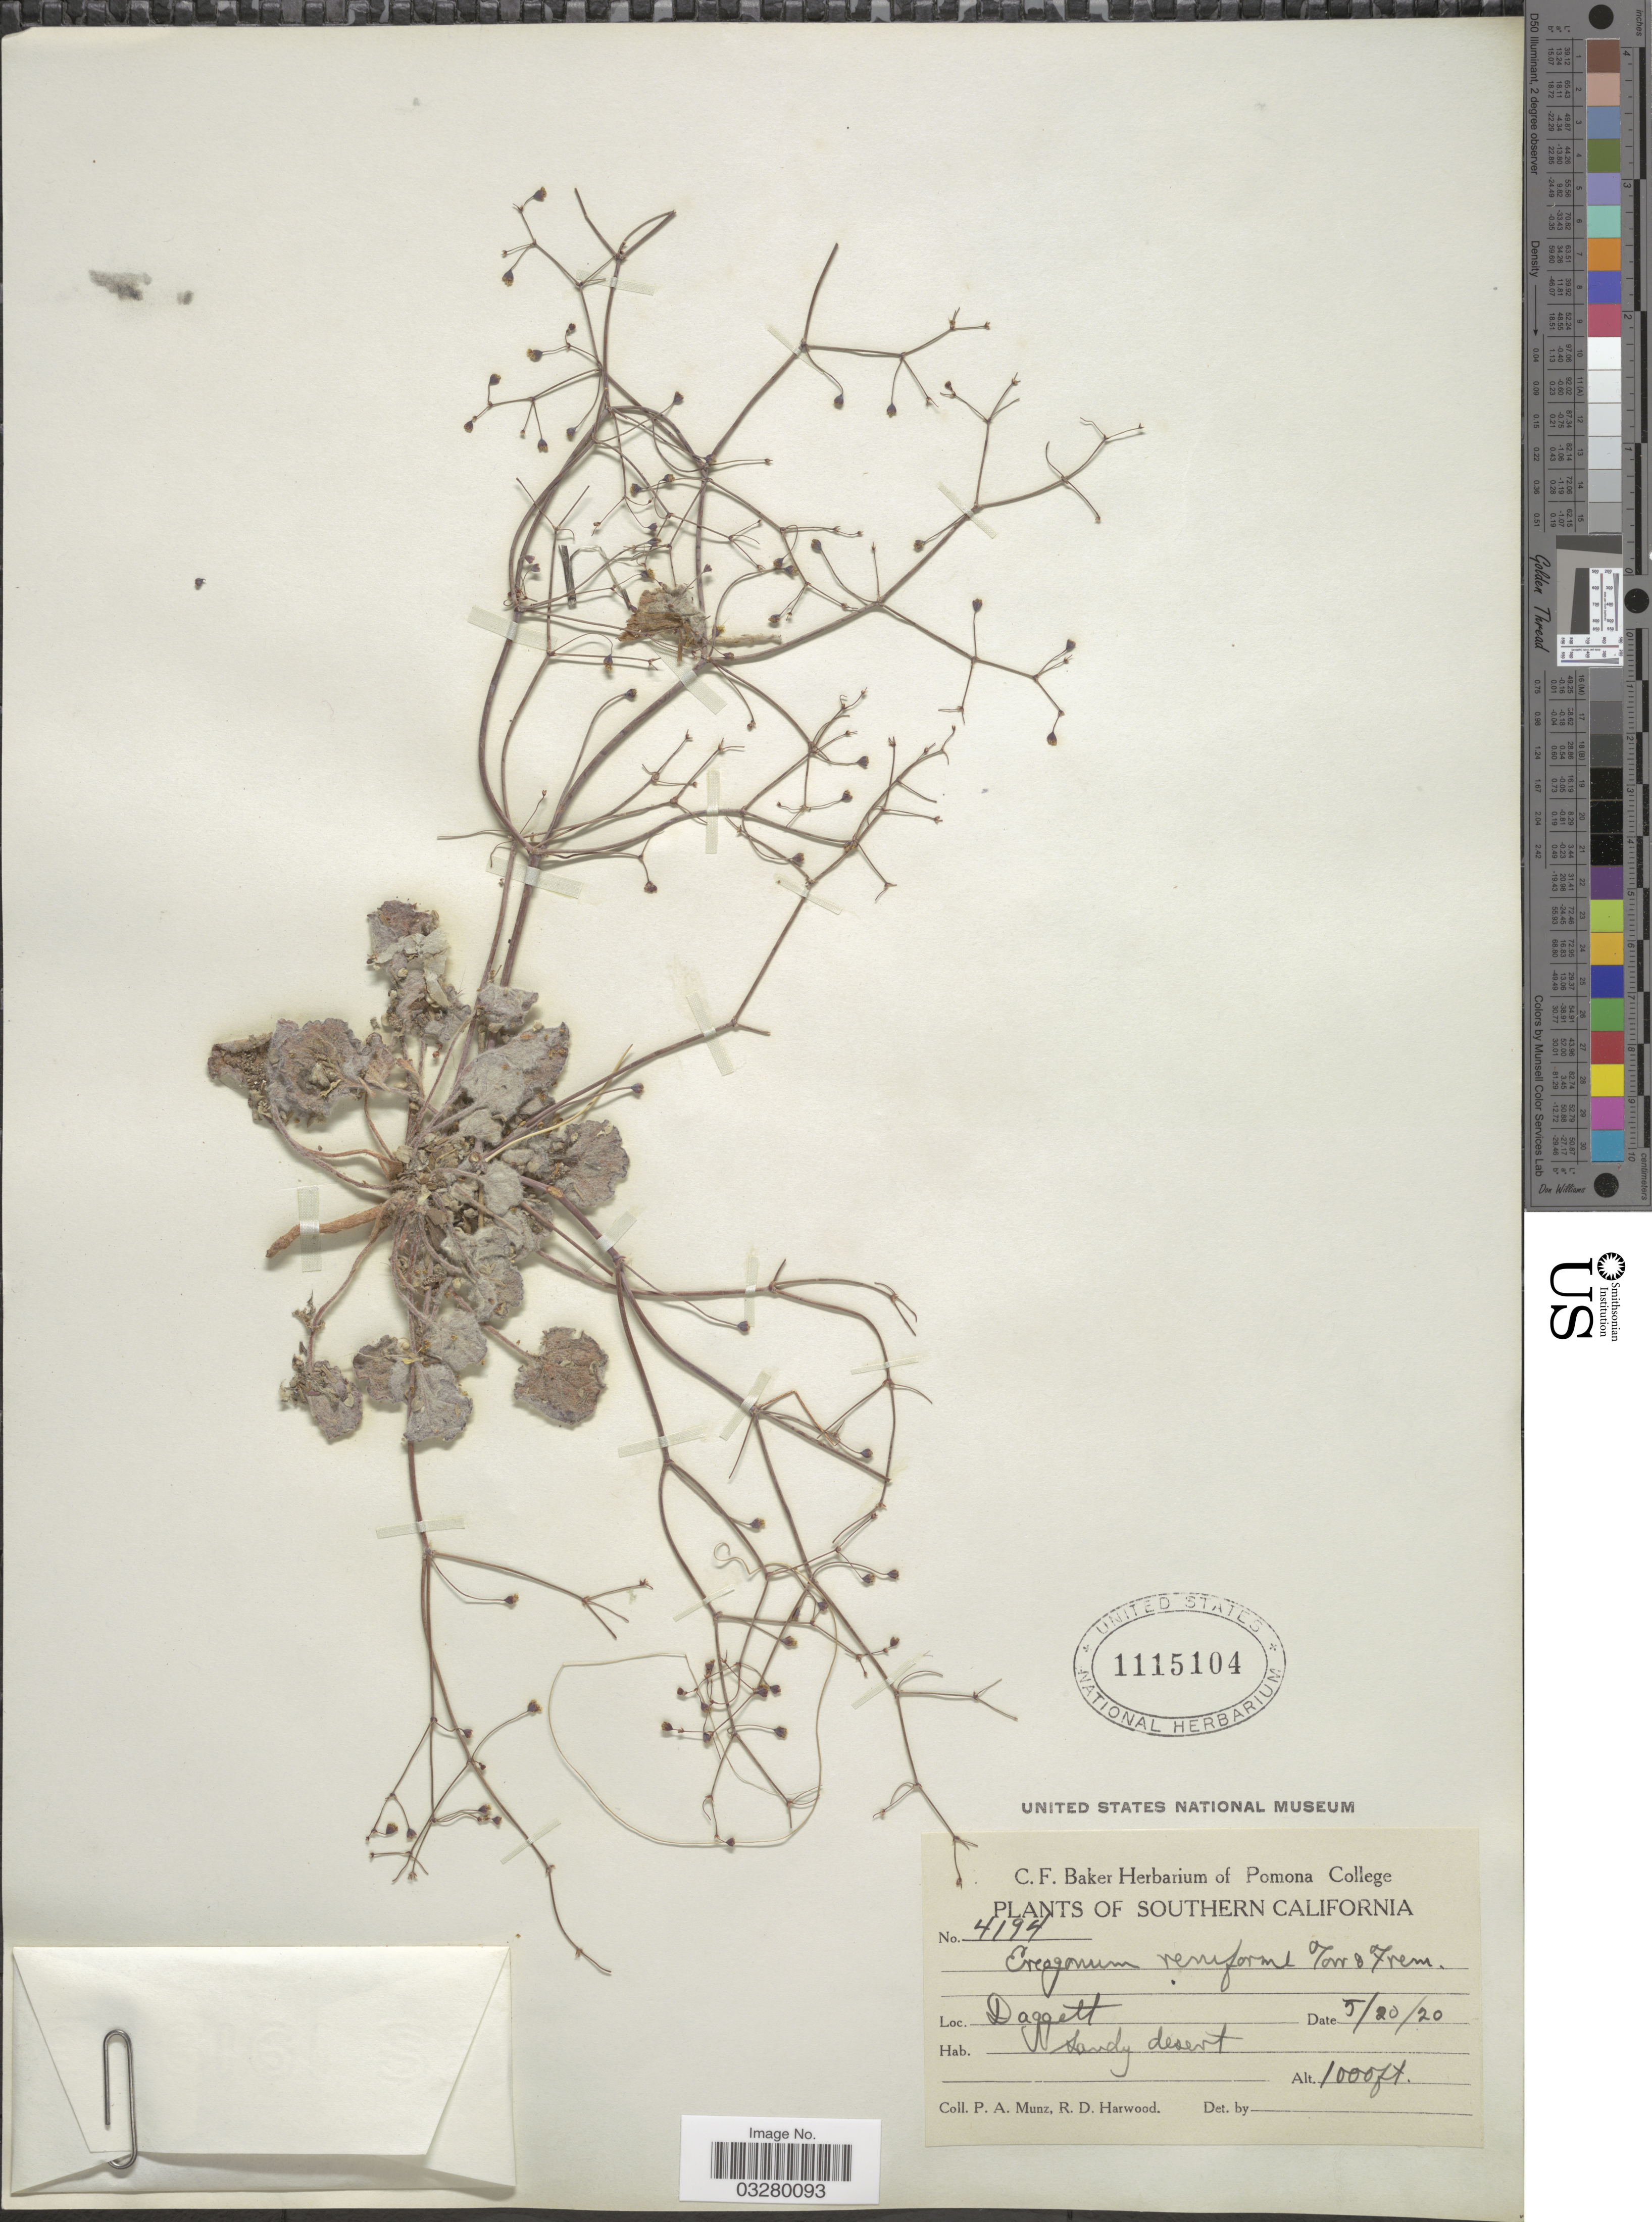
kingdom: Plantae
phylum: Tracheophyta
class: Magnoliopsida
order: Caryophyllales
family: Polygonaceae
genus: Eriogonum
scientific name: Eriogonum reniforme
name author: Torr. & Frém.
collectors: P. A. Munz & R. Harwood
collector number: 4194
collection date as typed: Transcribed d/m/y: 20/5/20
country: United States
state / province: California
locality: Southern California, Daggett.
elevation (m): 305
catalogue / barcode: US 1115104